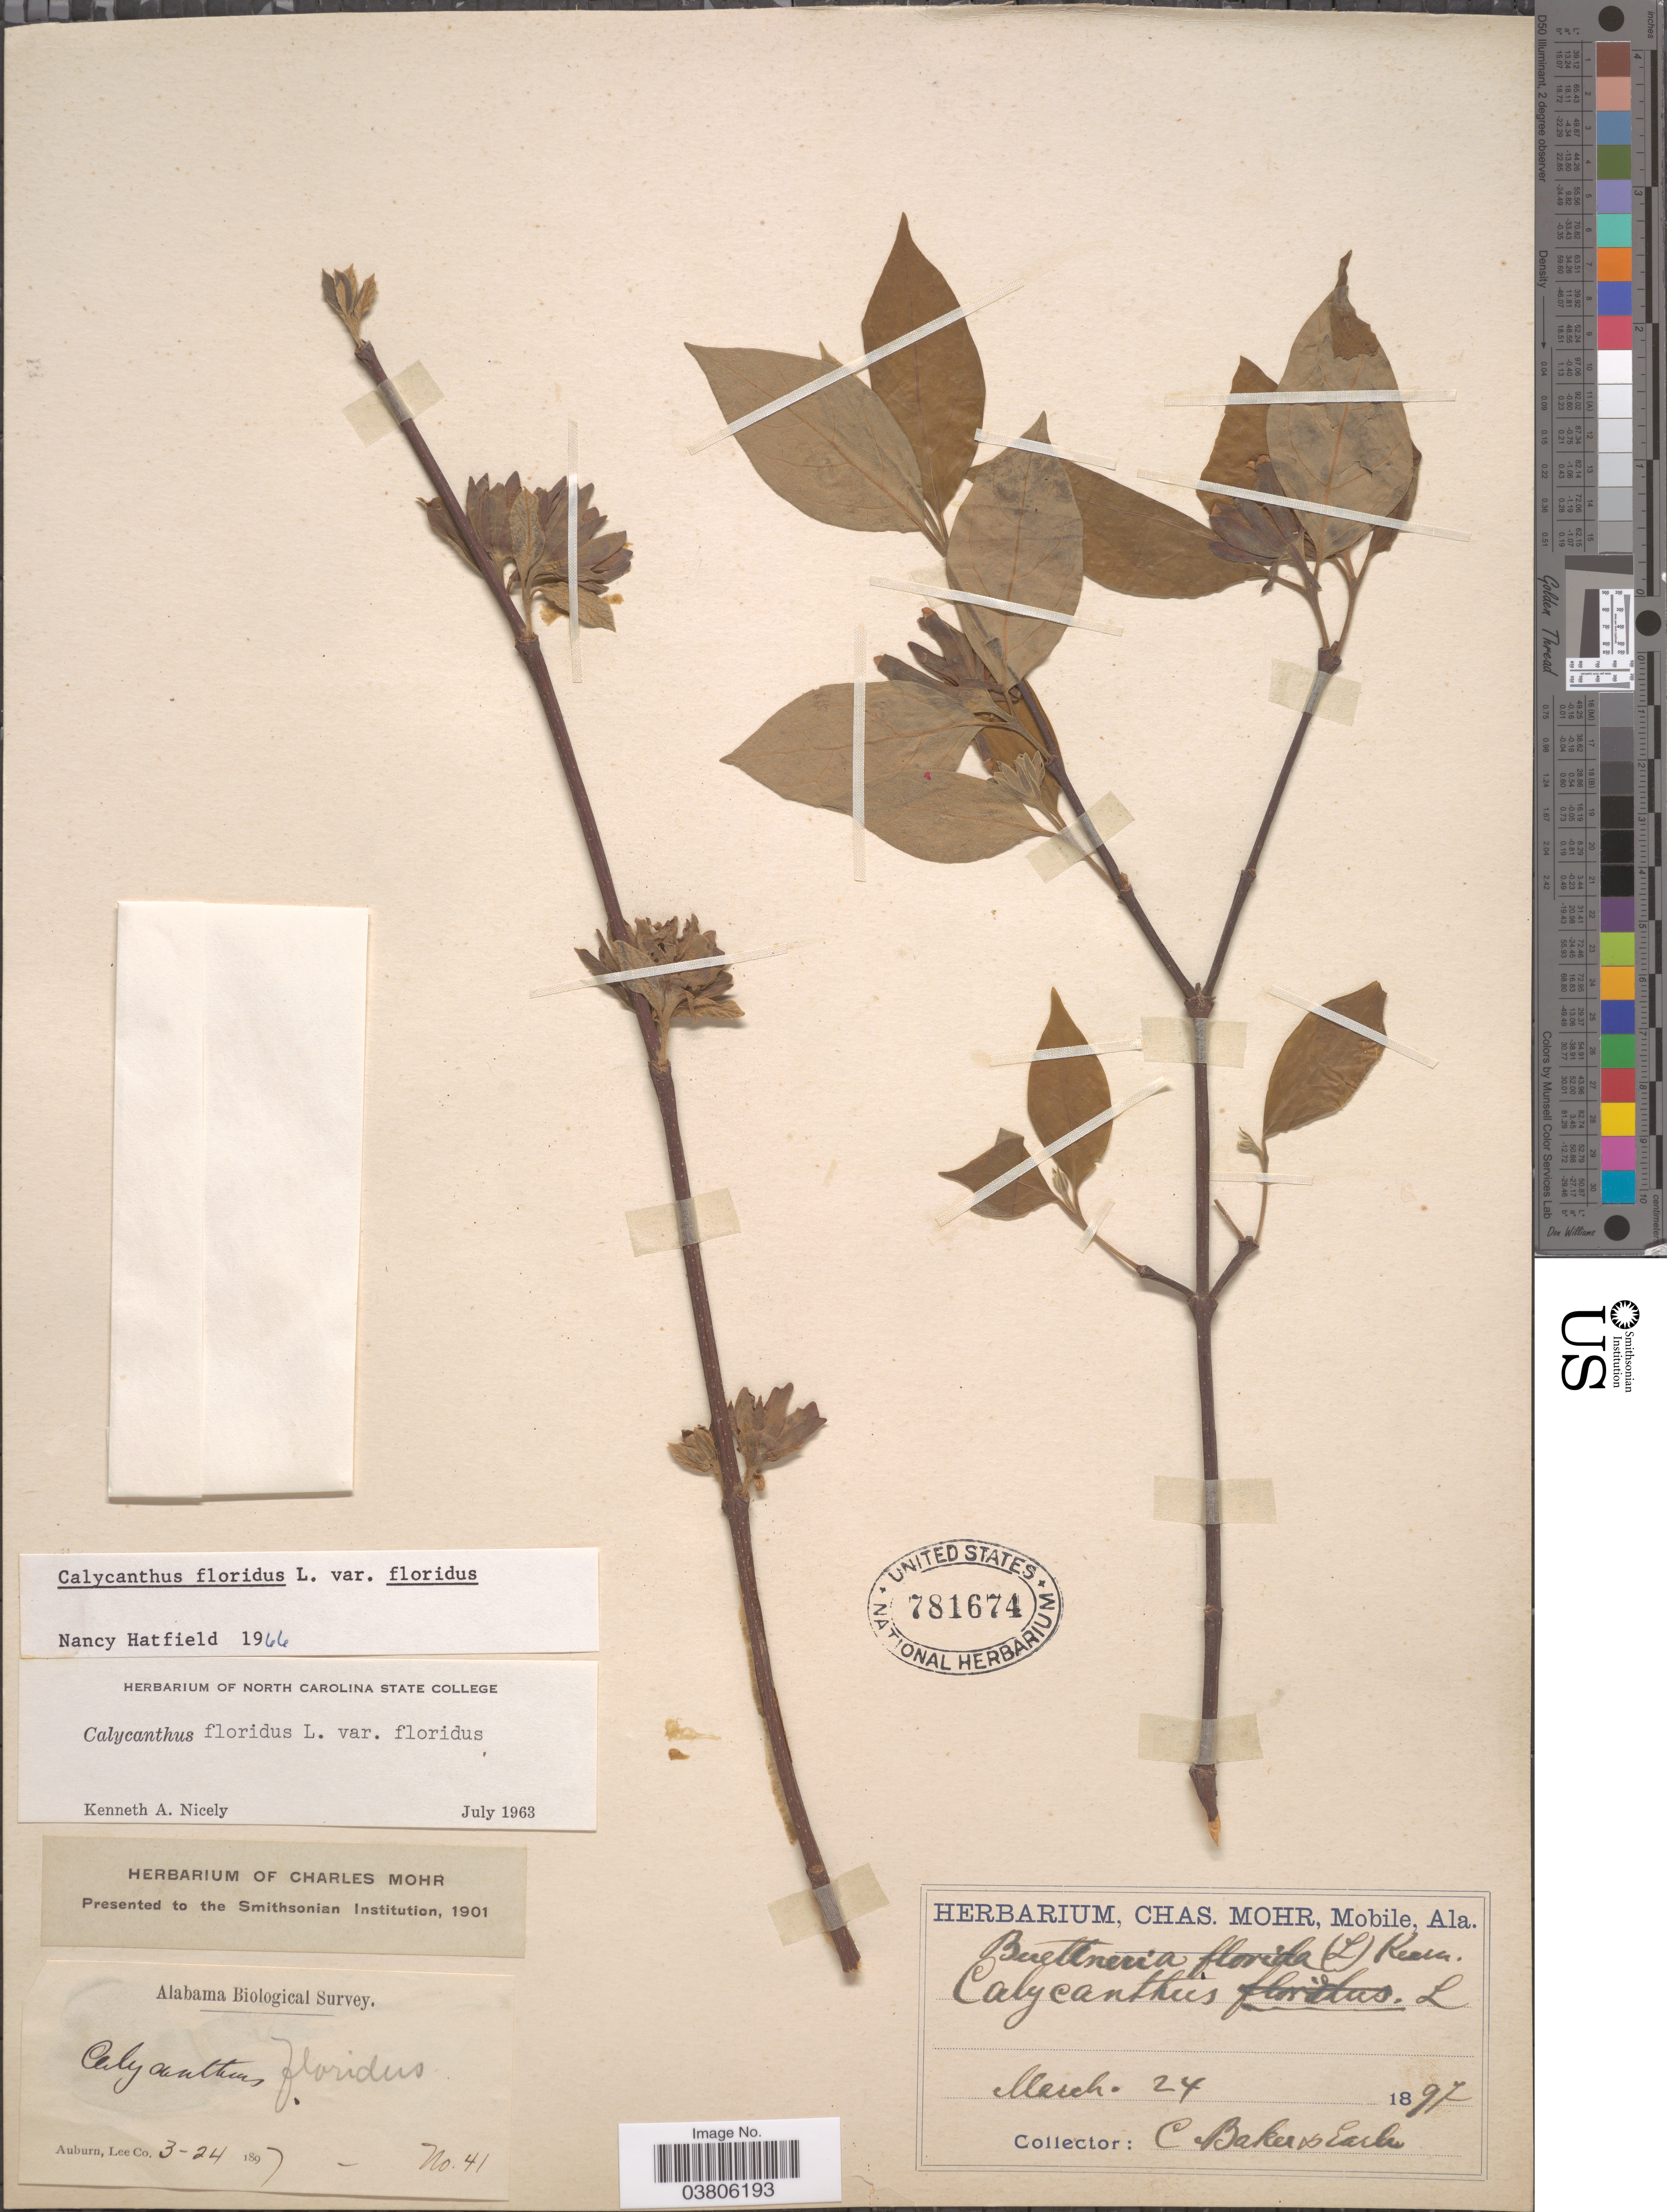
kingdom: Plantae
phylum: Tracheophyta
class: Magnoliopsida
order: Laurales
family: Calycanthaceae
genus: Calycanthus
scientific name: Calycanthus floridus var. floridus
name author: L.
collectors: C. Baker & -. Earle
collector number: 41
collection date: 1897-03-24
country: United States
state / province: Alabama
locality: Auburn, Lee Co.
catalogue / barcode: US 781674